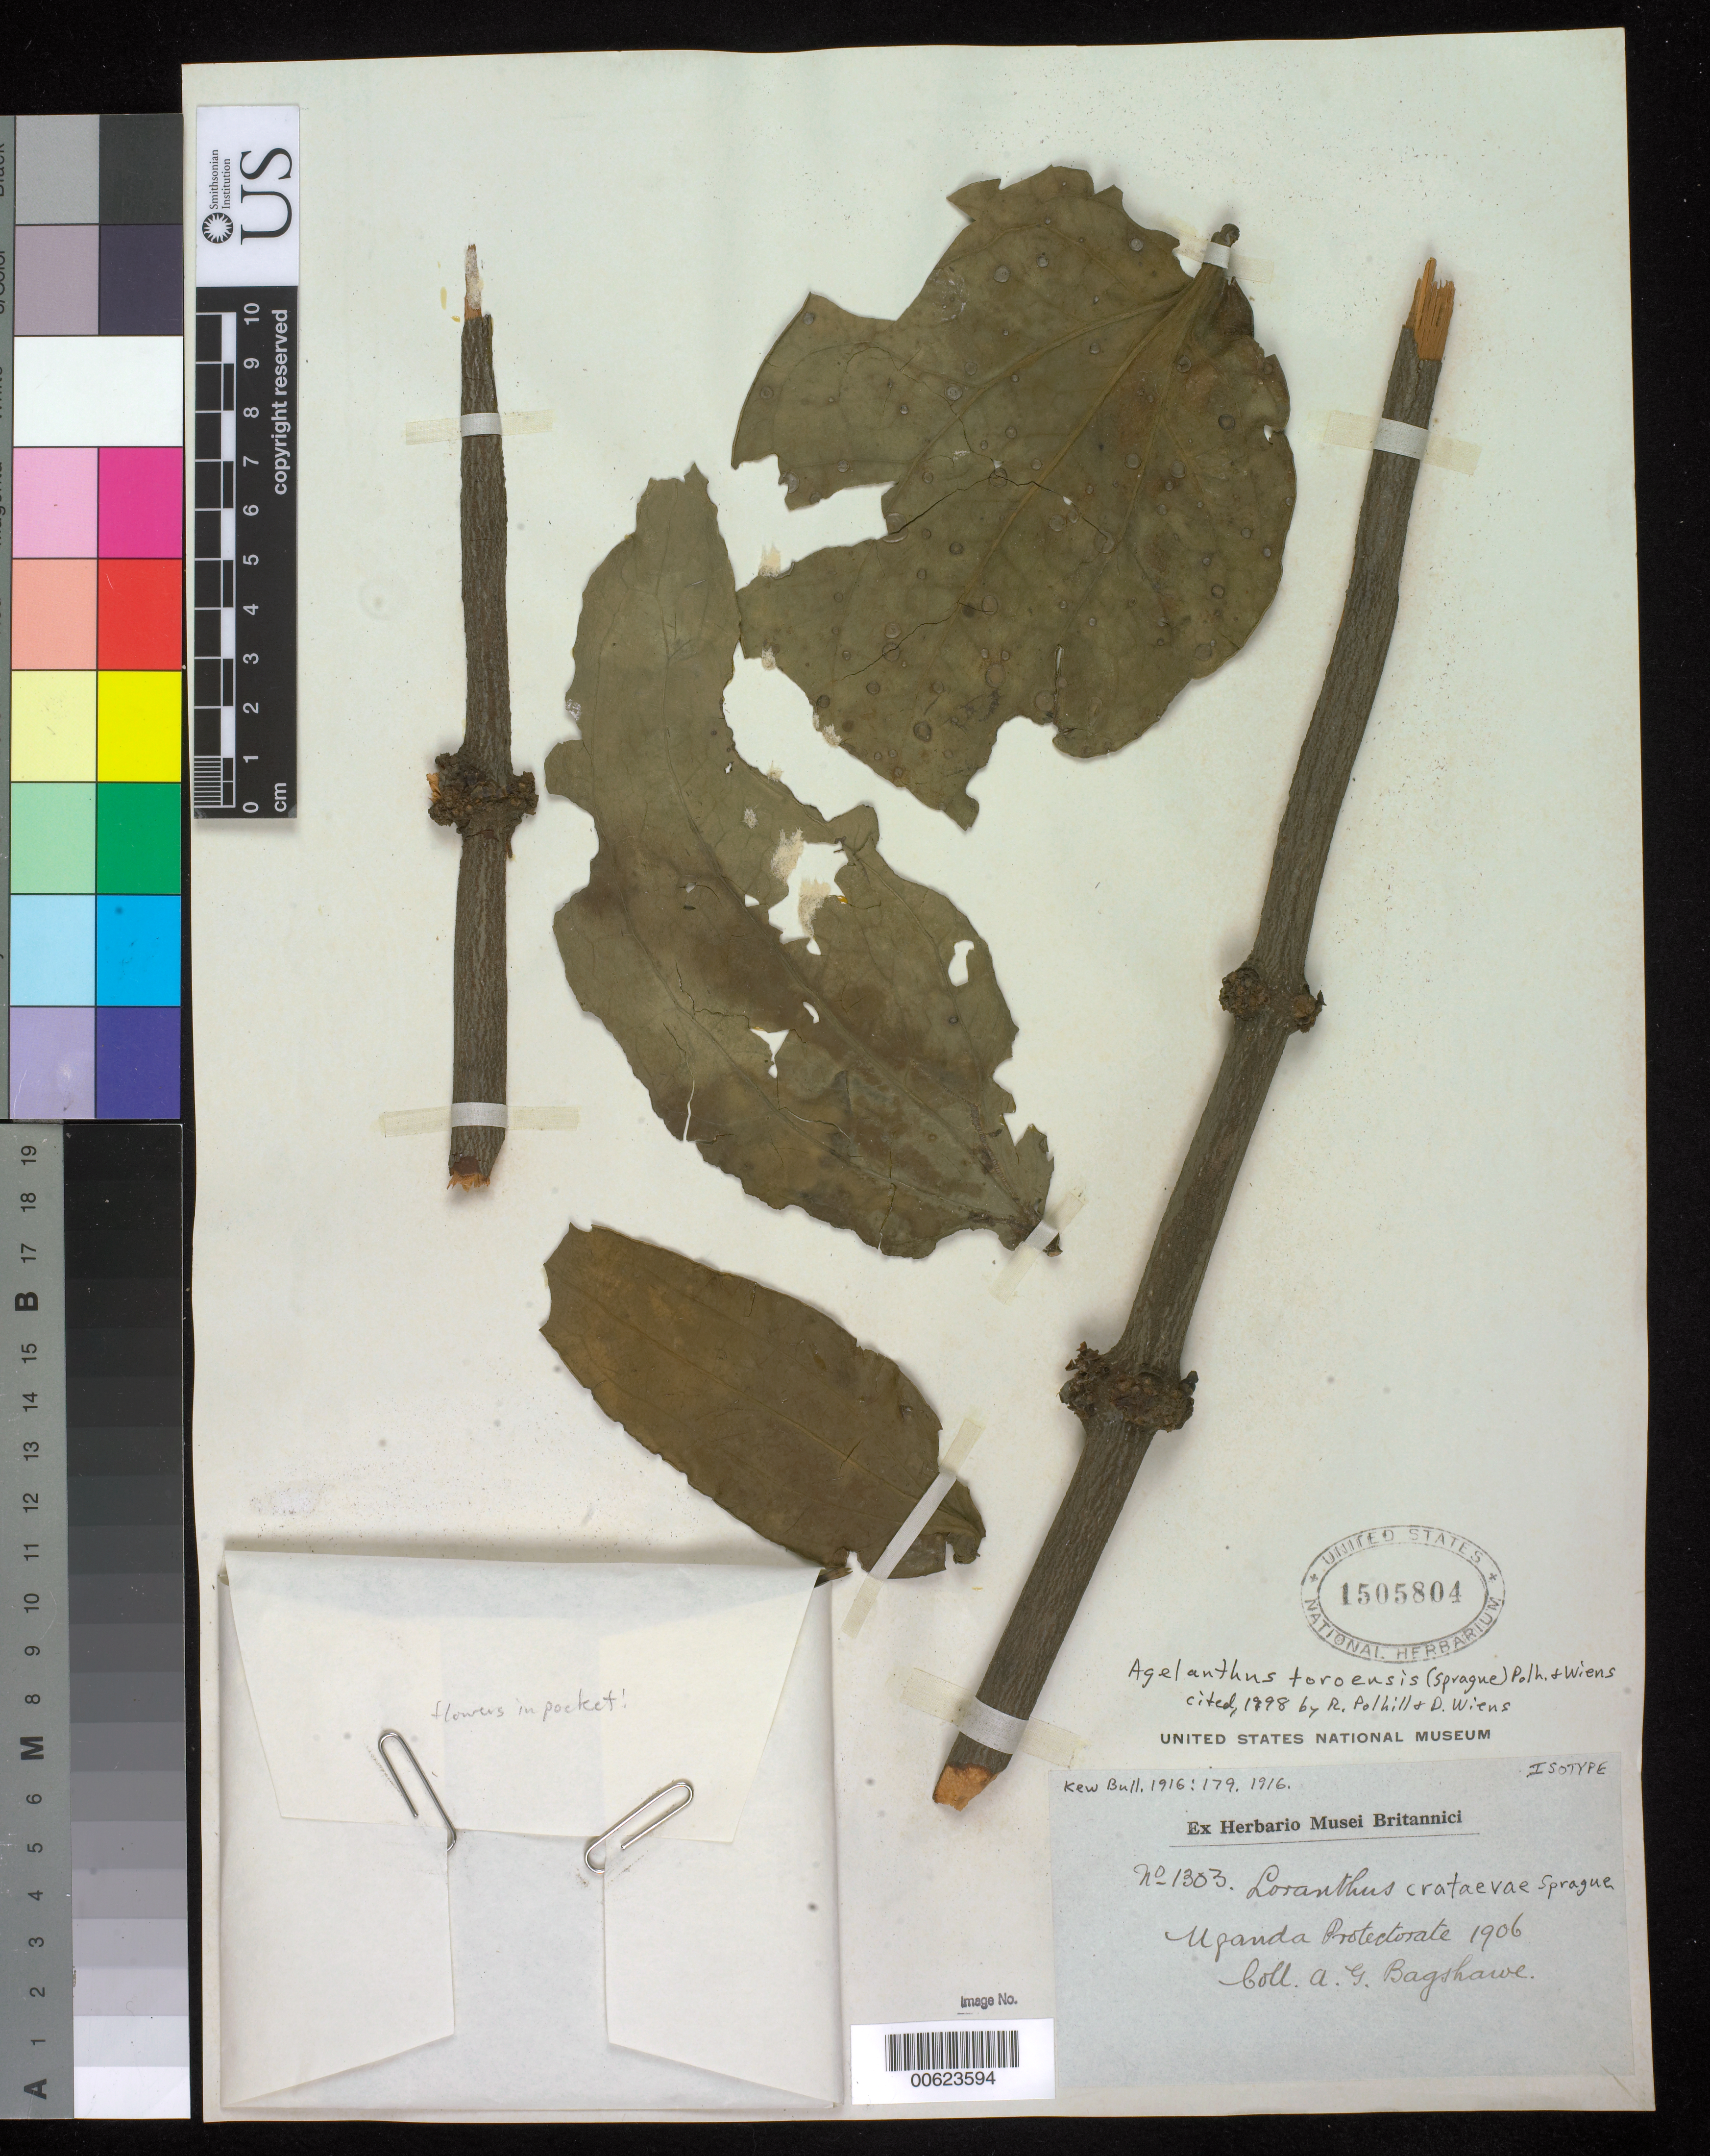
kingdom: Plantae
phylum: Tracheophyta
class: Magnoliopsida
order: Santalales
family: Loranthaceae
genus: Loranthus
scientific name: Loranthus crataevae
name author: Sprague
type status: Isotype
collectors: A. Bagshawe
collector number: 1303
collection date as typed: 1906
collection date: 1906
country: Uganda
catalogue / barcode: US 1505804